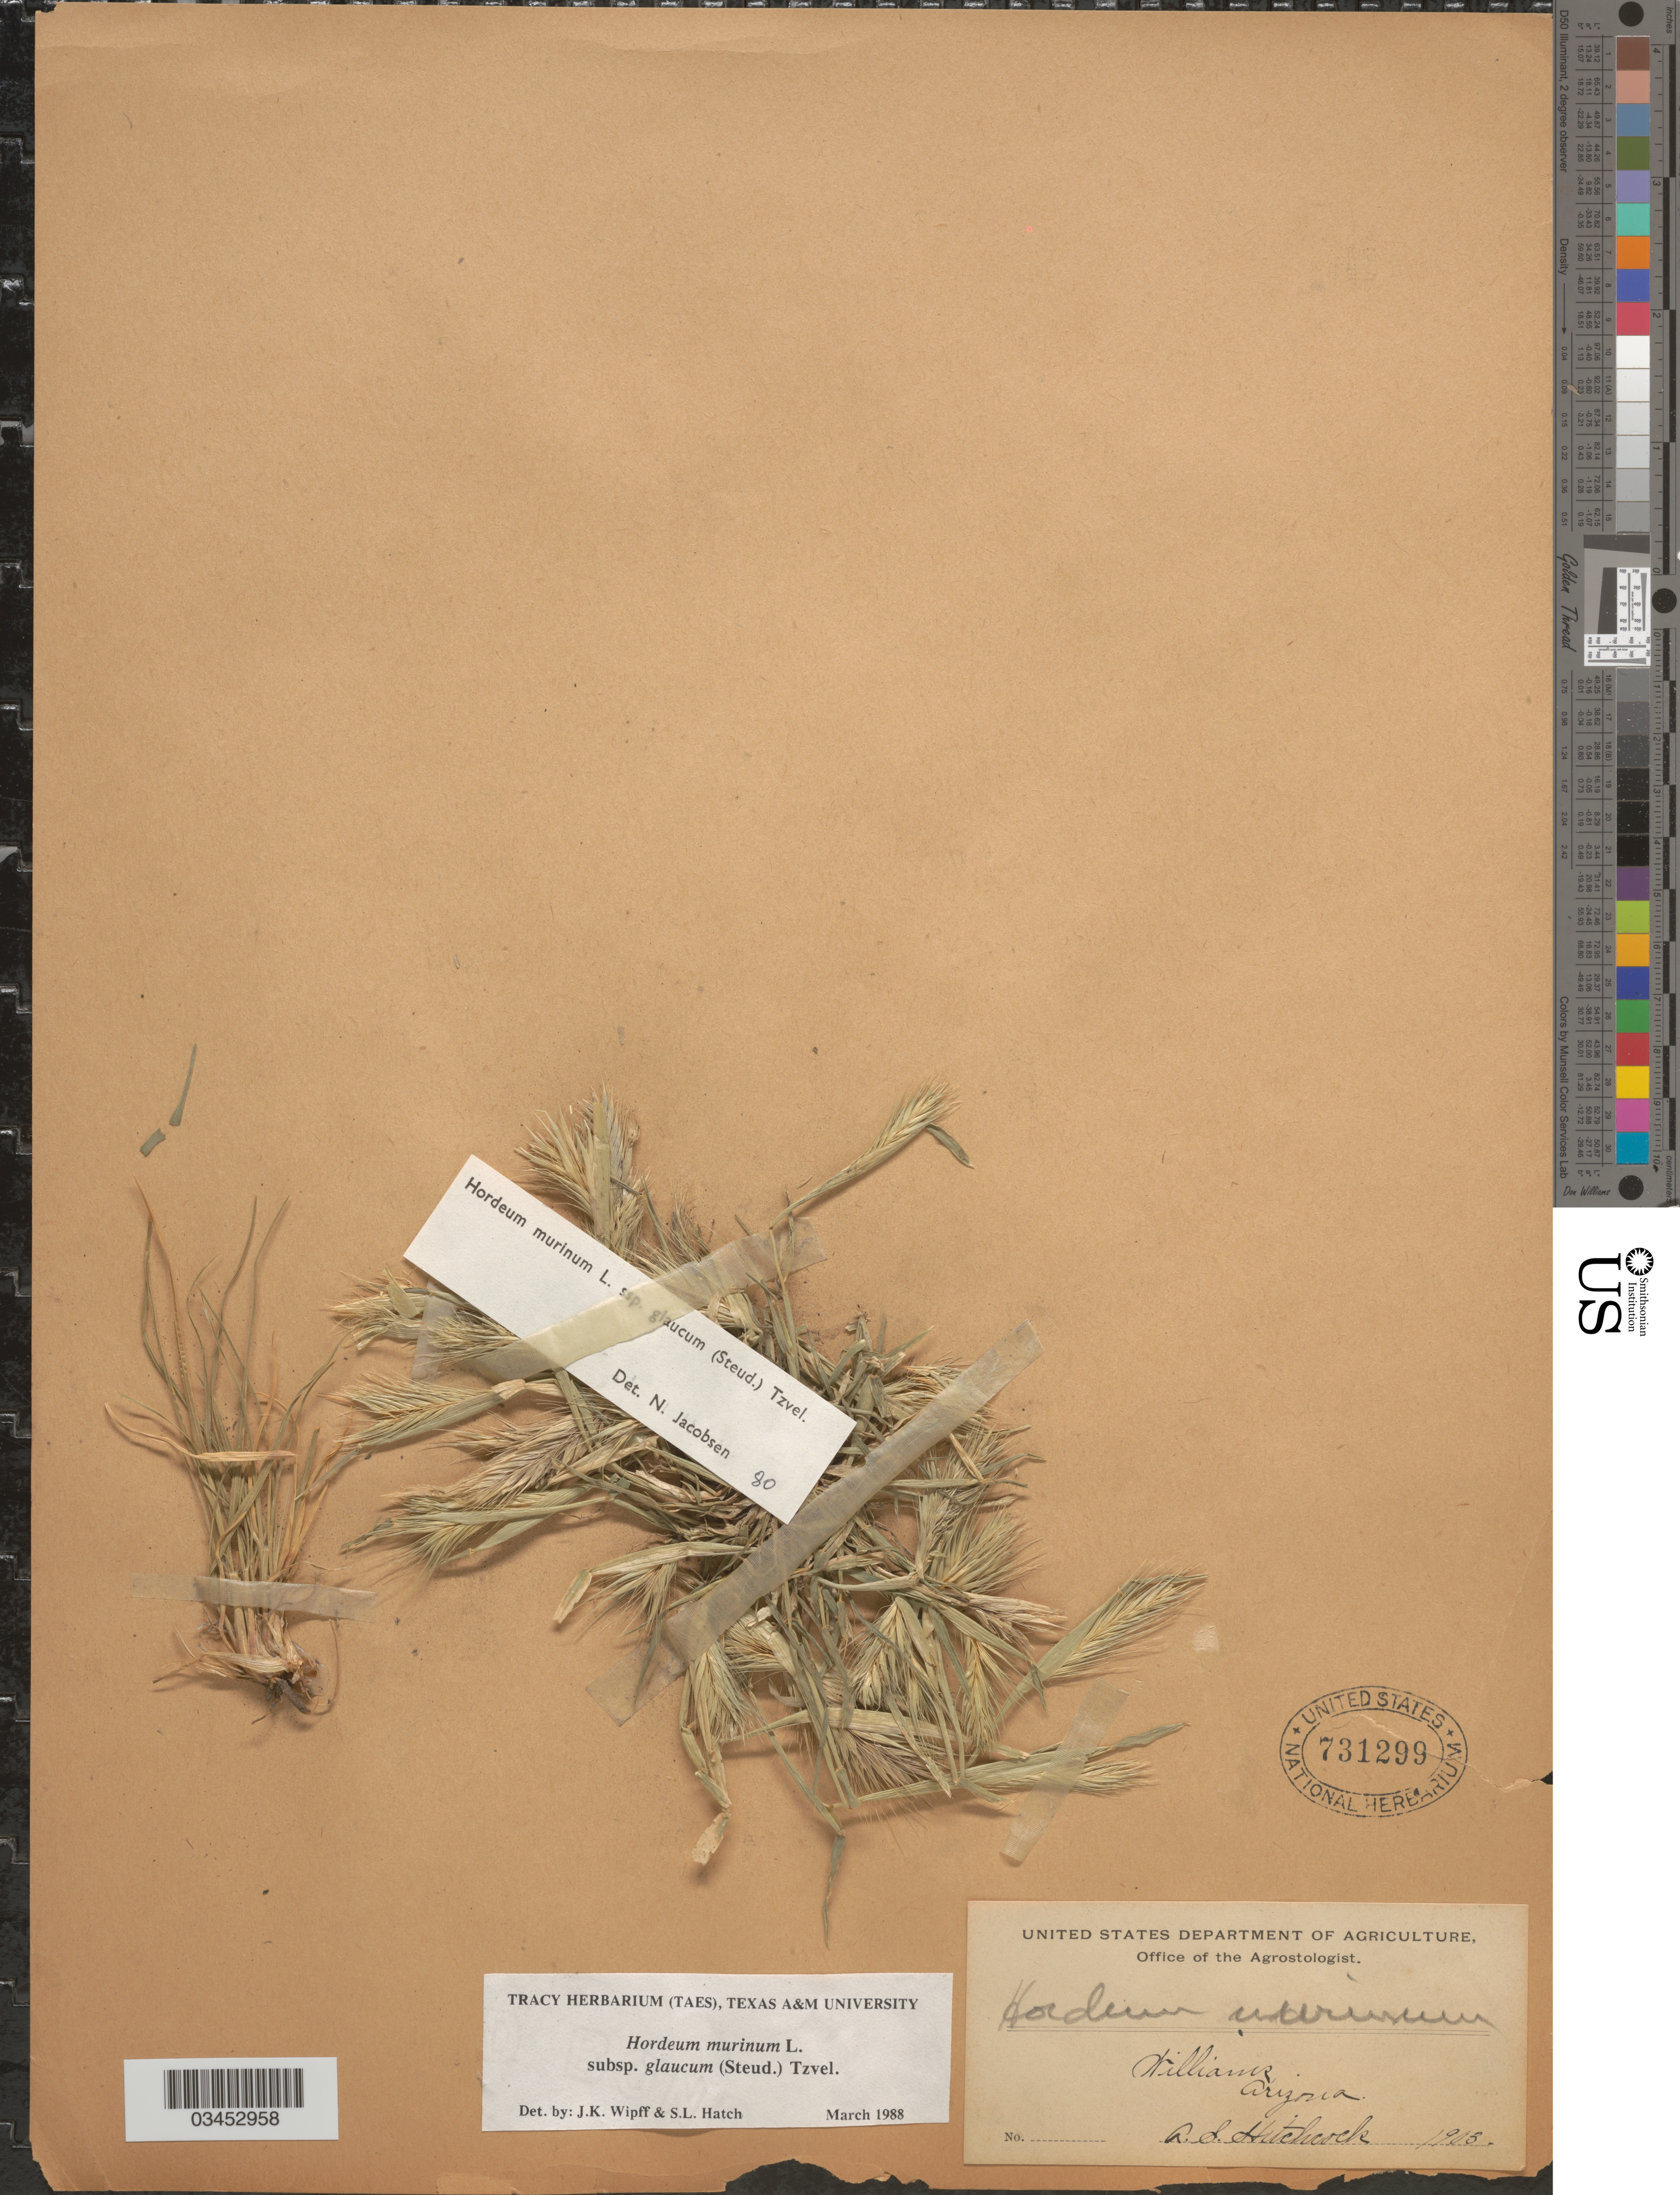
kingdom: Plantae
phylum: Tracheophyta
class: Liliopsida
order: Poales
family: Poaceae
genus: Hordeum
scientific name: Hordeum murinum subsp. glaucum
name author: (Steud.) Tzvelev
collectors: A. S. Hitchcock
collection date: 1903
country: United States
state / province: Arizona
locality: Williams,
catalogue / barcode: US 731299